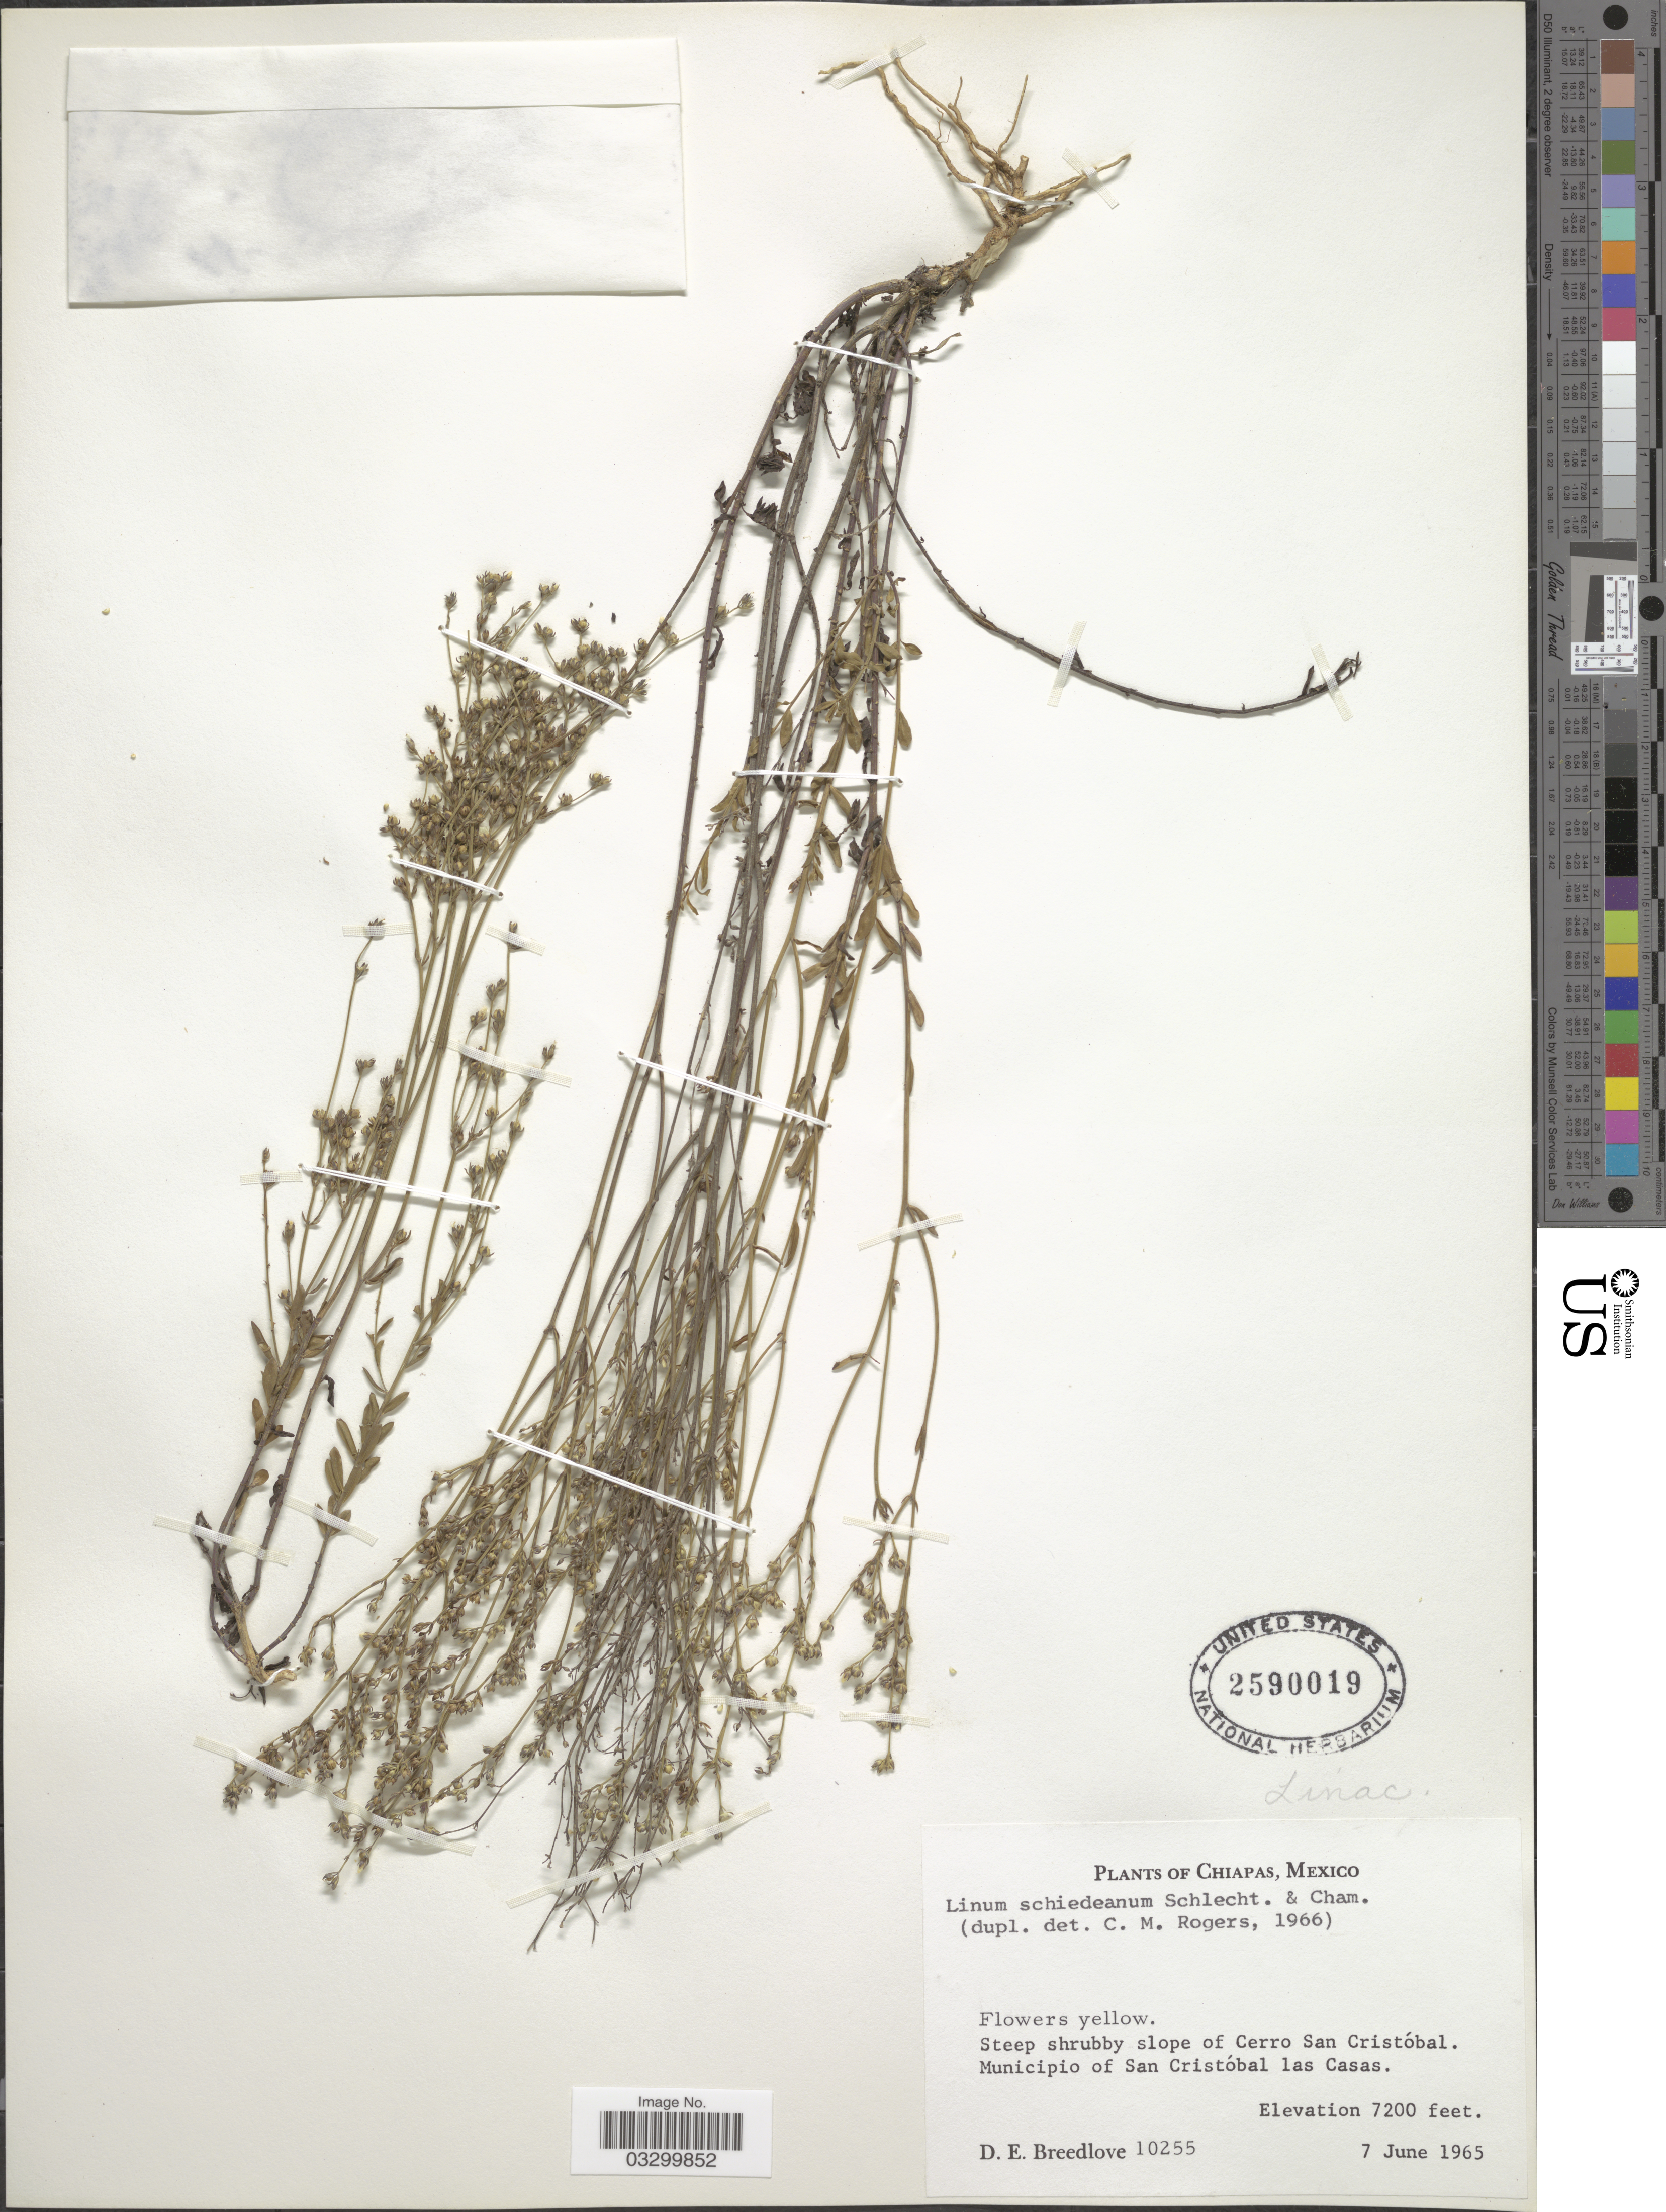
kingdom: Plantae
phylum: Tracheophyta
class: Magnoliopsida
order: Malpighiales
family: Linaceae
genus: Linum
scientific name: Linum schiedeanum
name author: Schltdl. & Cham.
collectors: D. E. Breedlove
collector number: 10255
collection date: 1965-06-07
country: Mexico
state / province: Chiapas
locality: Slope of Cerro San Cristóbal. Minicipio of San Cristóbal las Casas.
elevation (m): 2195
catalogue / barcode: US 2590019